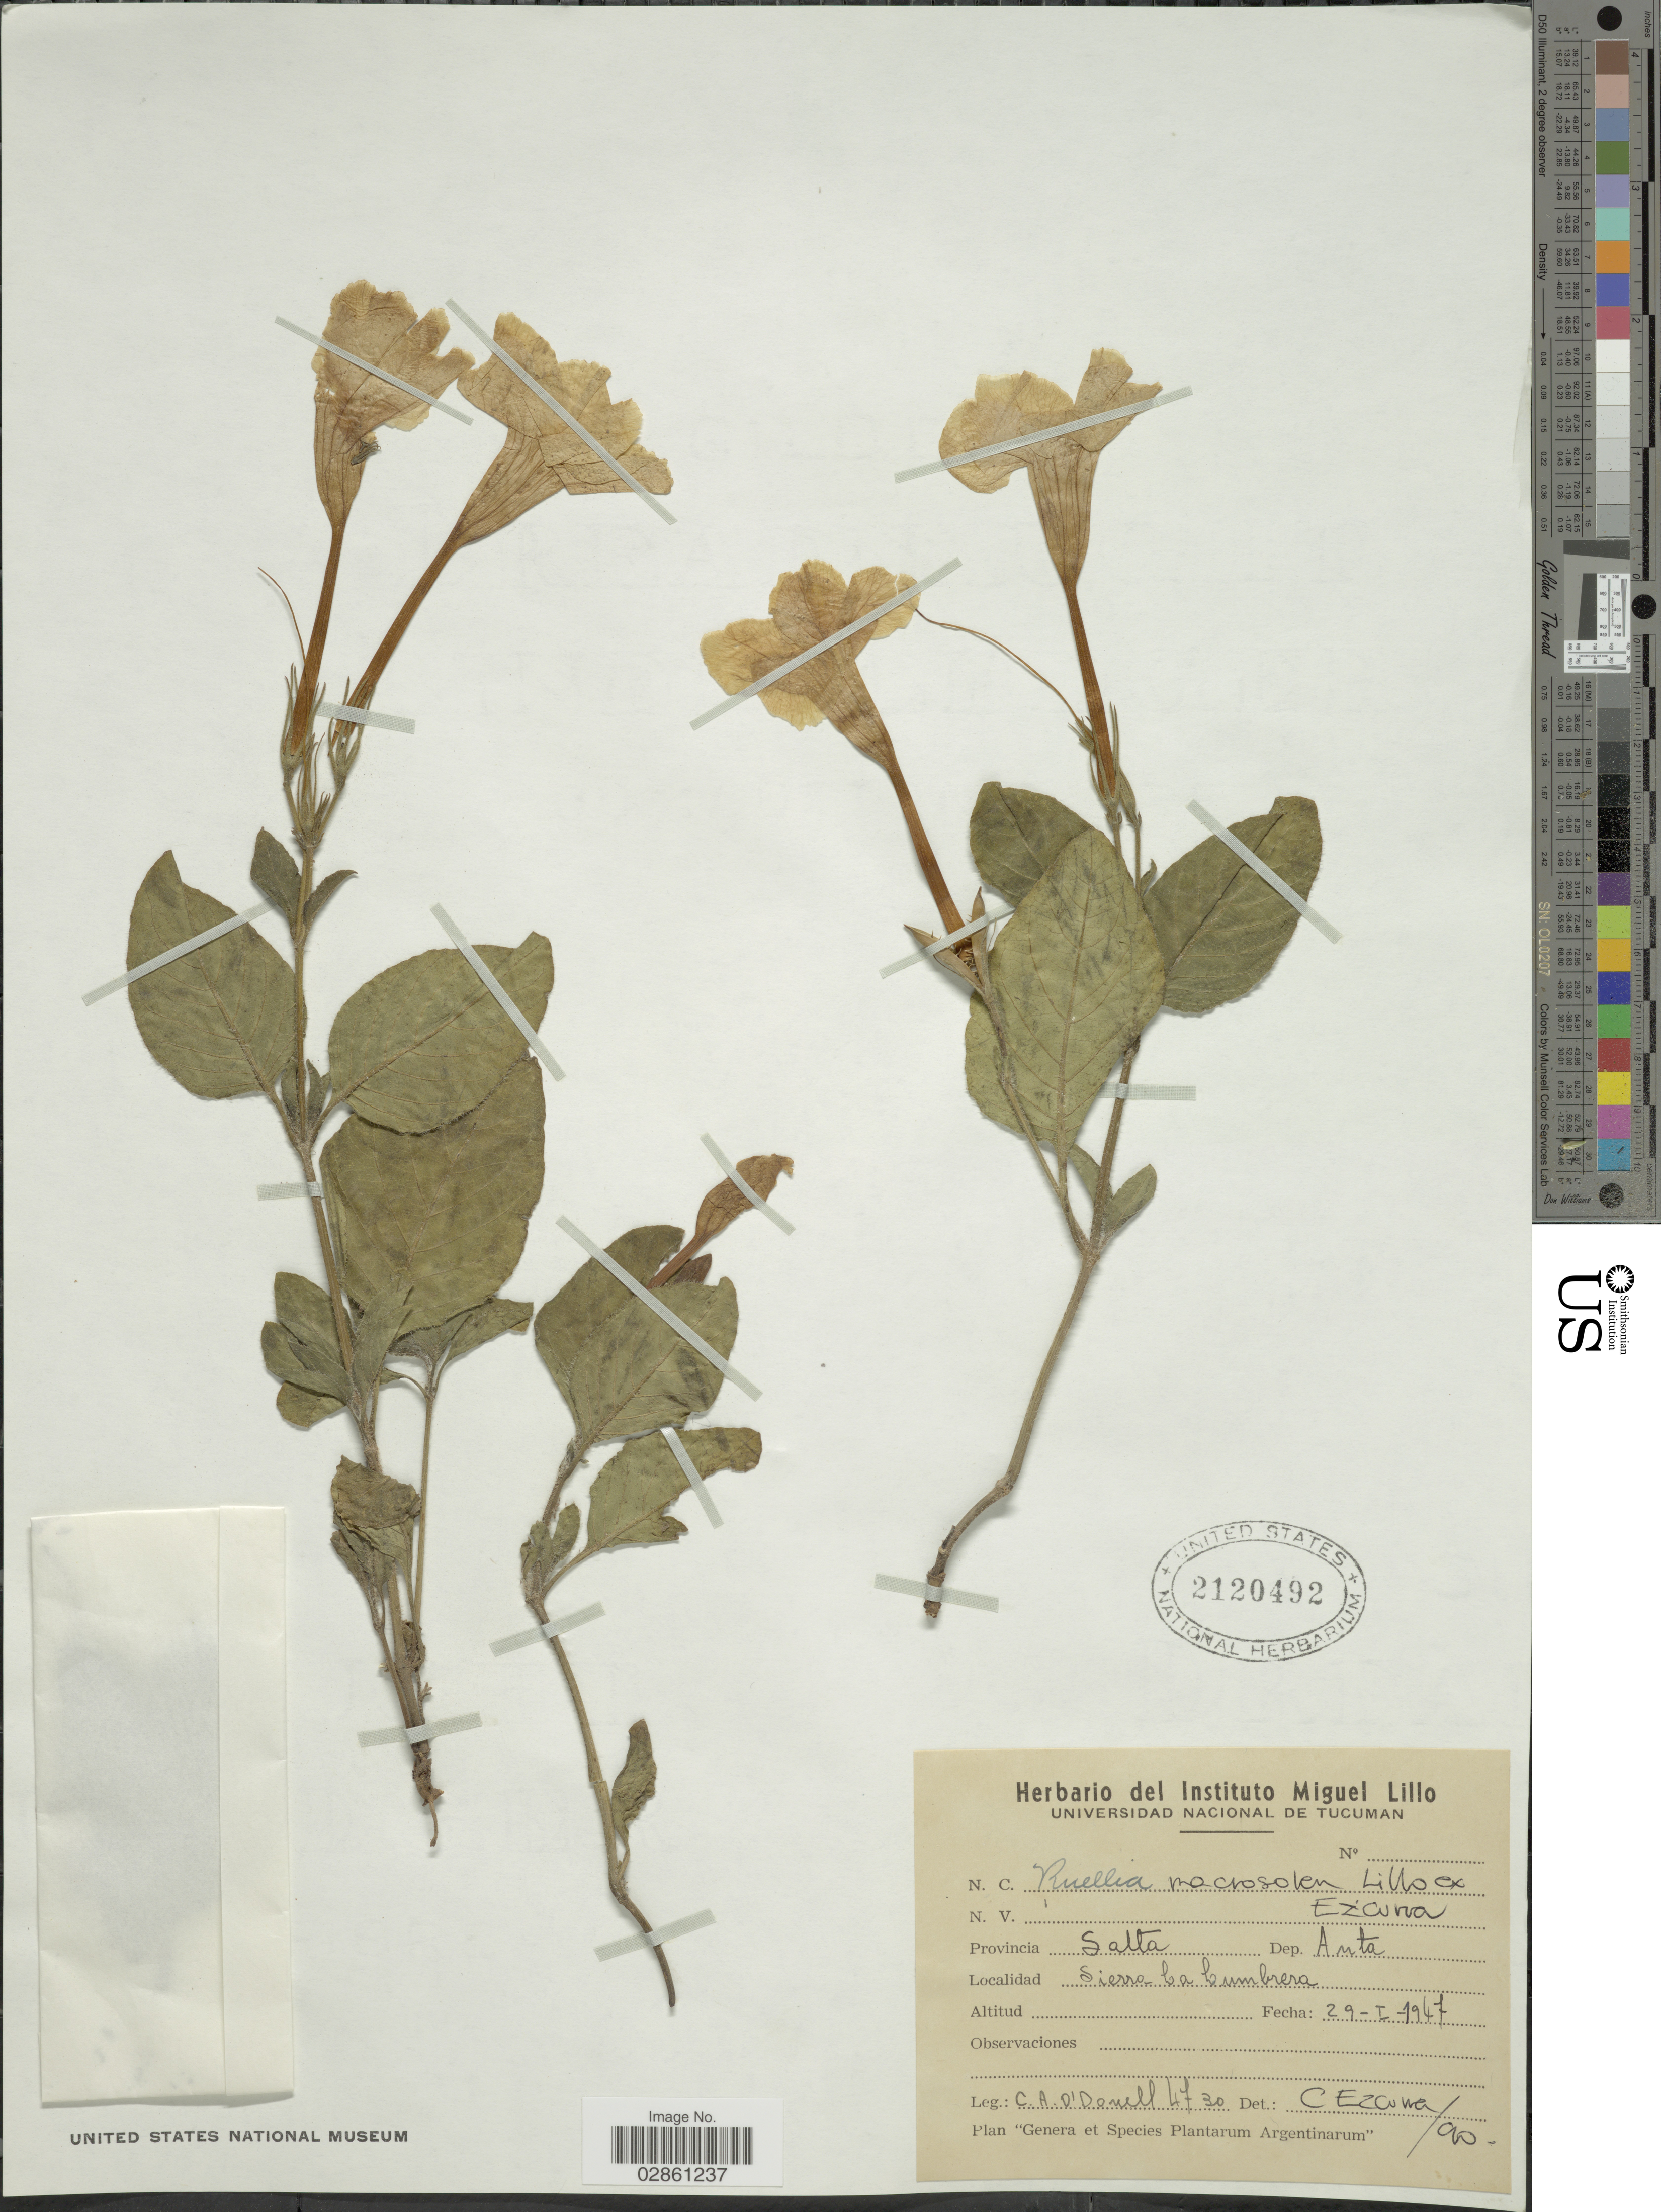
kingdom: Plantae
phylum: Tracheophyta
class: Magnoliopsida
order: Lamiales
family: Acanthaceae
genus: Ruellia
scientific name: Ruellia macrosolen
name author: Lillo ex C. Ezcurra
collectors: C. A. O'Donell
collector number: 4730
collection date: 1947-01-29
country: Argentina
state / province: Salta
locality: Dep. Anta, Sierra La Lumbrera.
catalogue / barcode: US 2120492